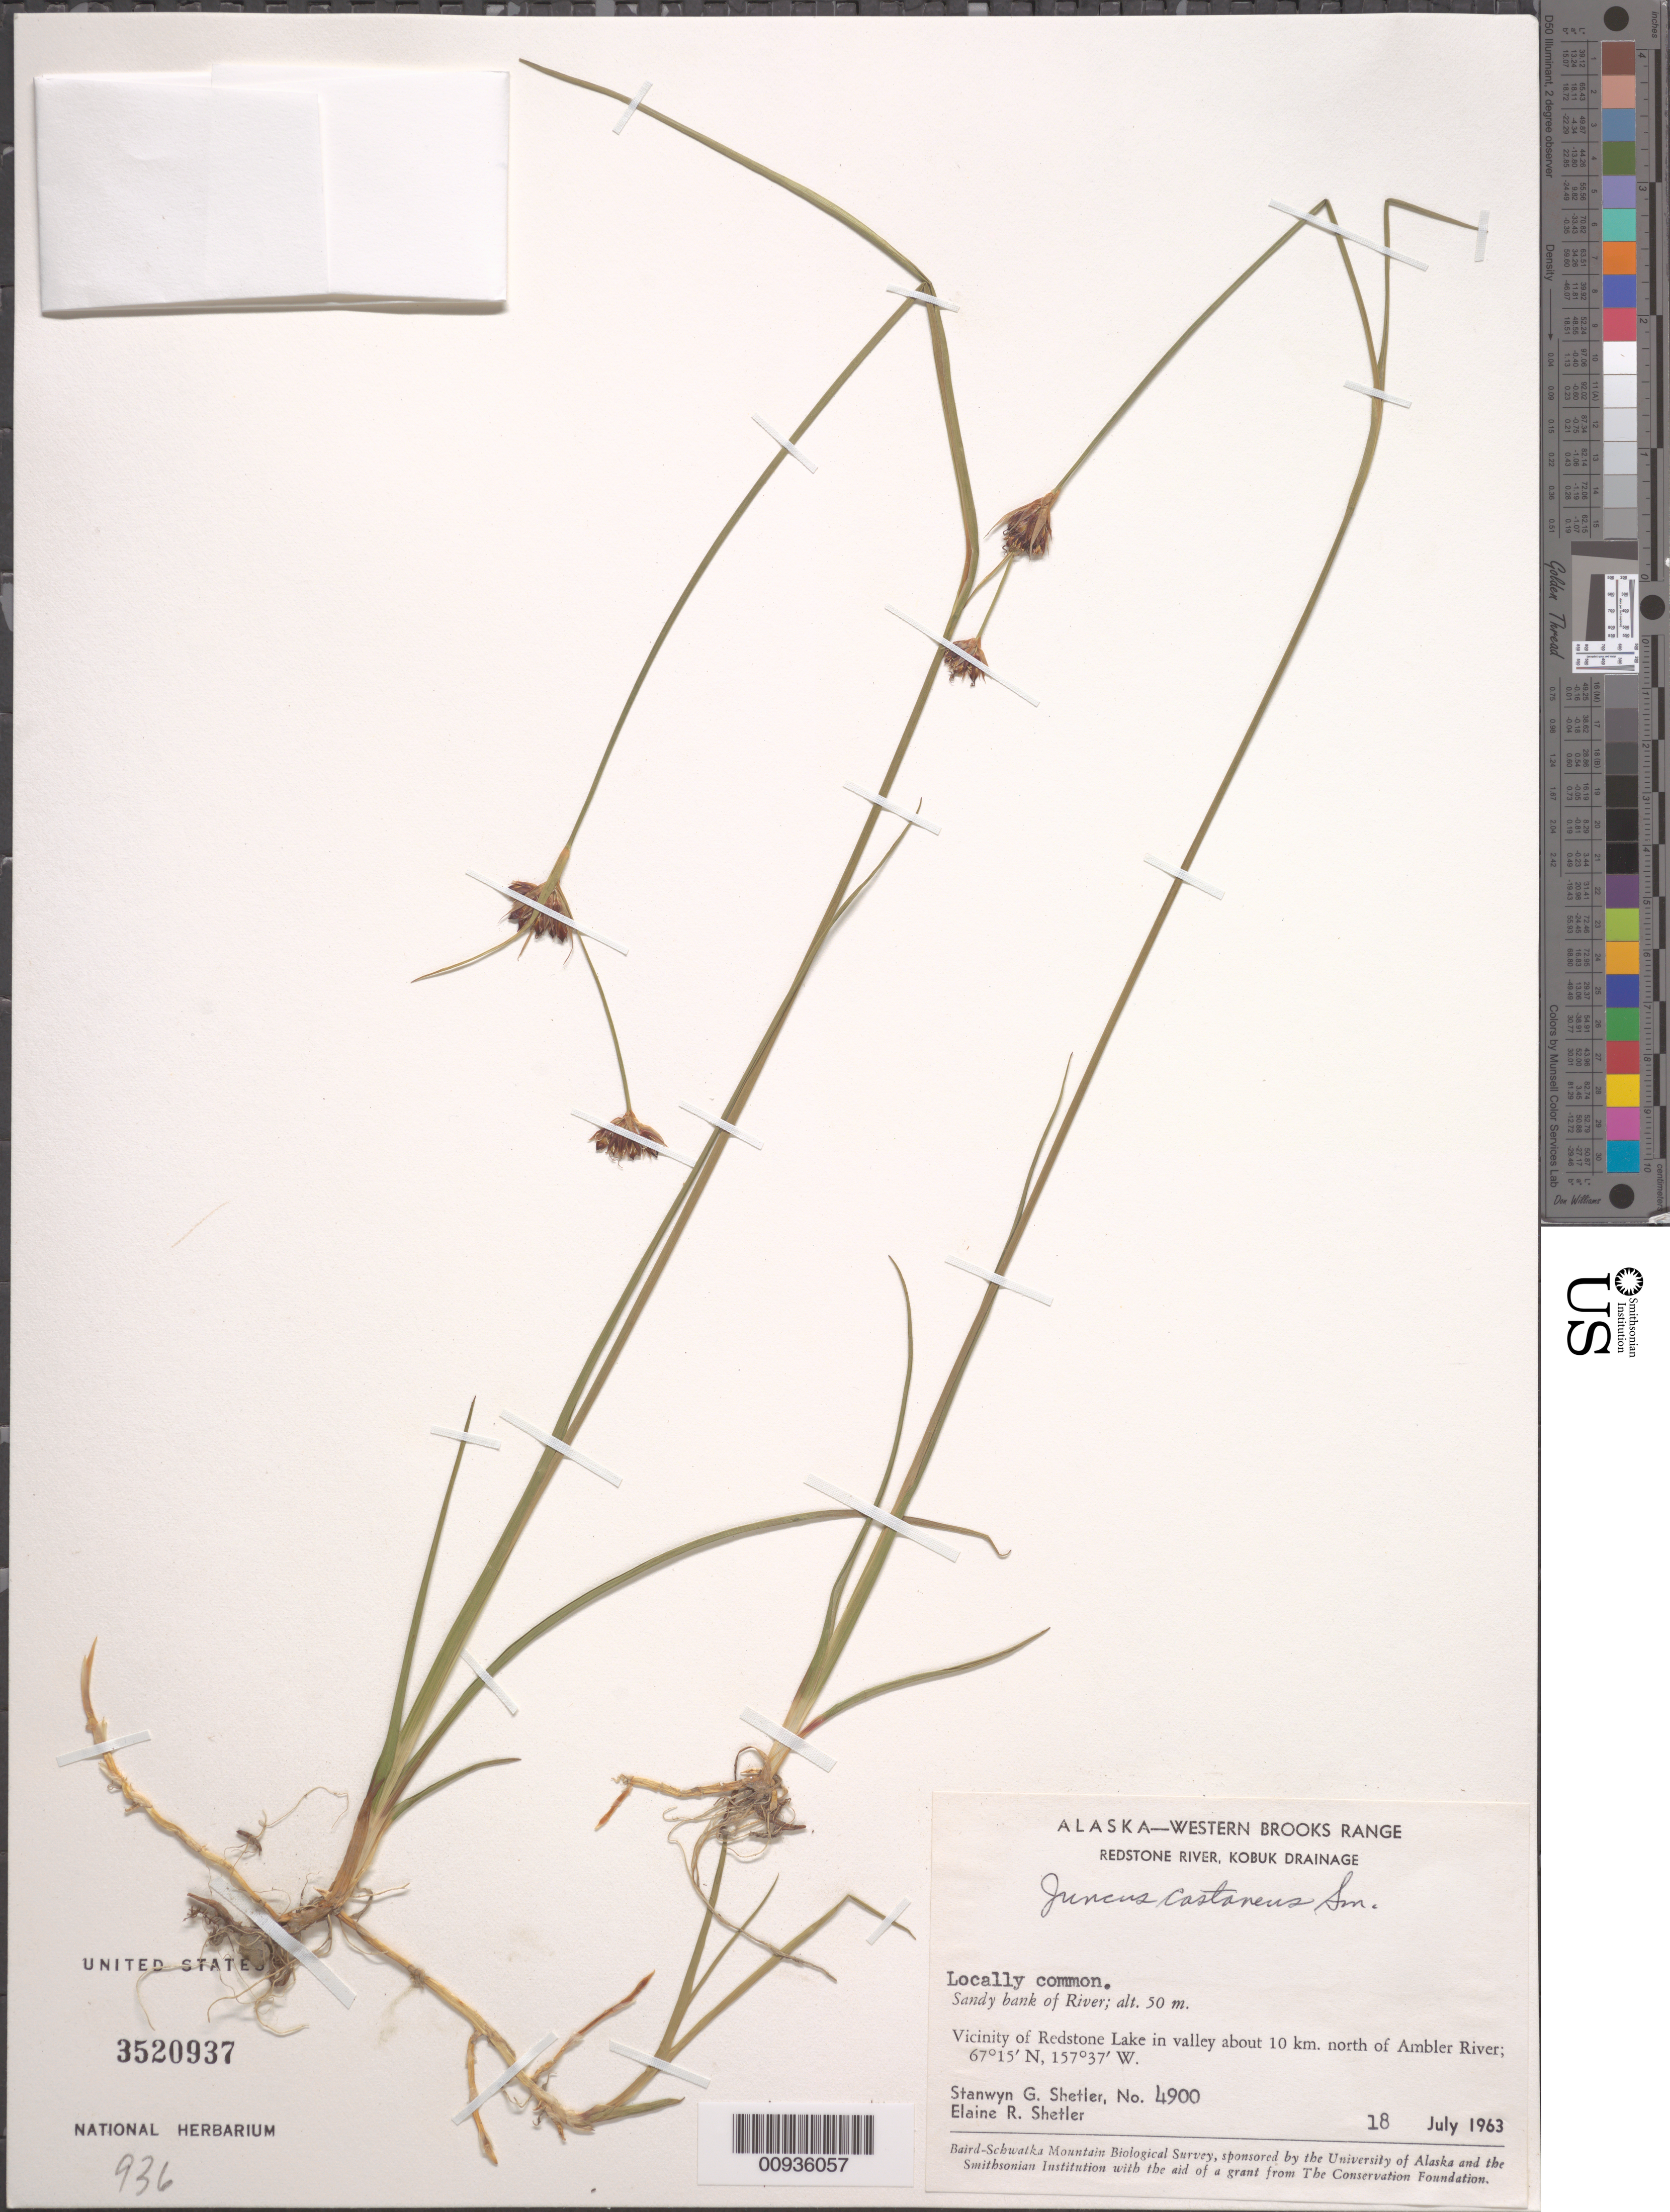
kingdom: Plantae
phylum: Tracheophyta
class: Liliopsida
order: Poales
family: Juncaceae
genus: Juncus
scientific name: Juncus castaneus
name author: Sm.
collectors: S. Shetler & E. R. Shetler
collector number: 4900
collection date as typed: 18 Jul 1963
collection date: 1963-07-18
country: United States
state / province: Alaska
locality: Vicinity of Redstone Lake in valley about 10 km. north of Ambler River. Western Brooks Range, Redstone River, Kobuk Drainage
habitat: Sandy bank of River.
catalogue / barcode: US 3520937-2